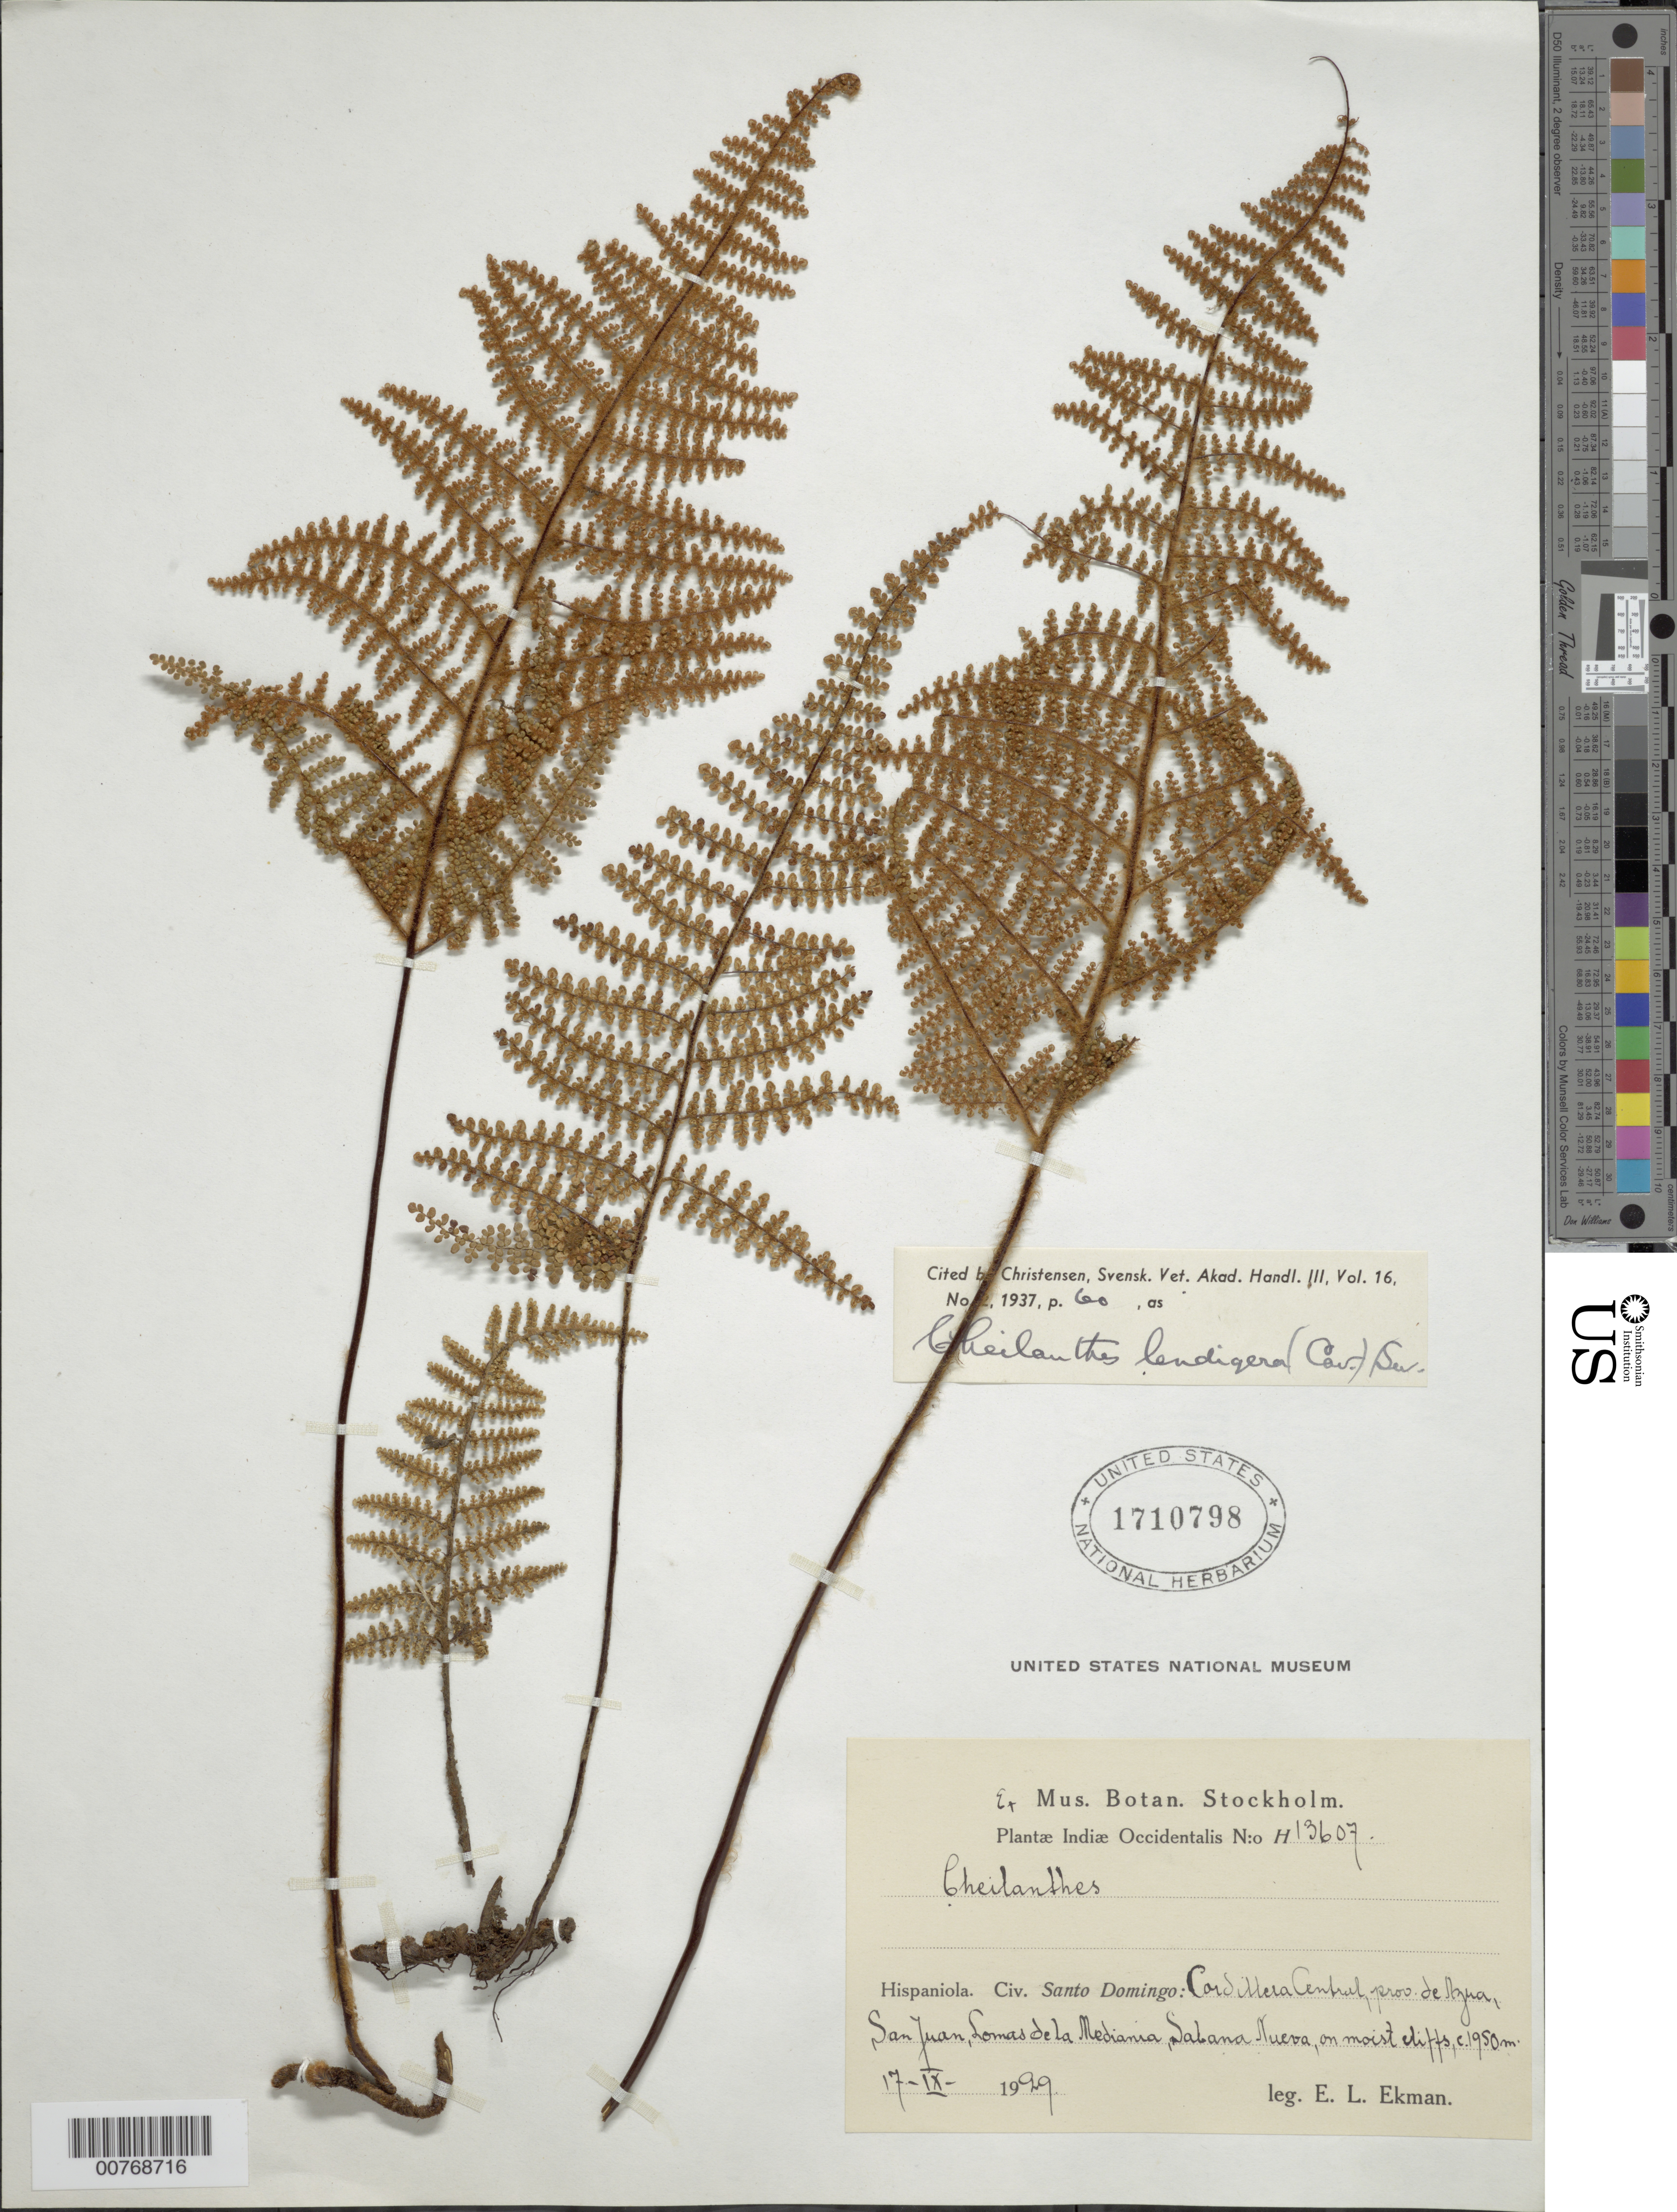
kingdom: Plantae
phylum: Tracheophyta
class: Polypodiopsida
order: Polypodiales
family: Pteridaceae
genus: Myriopteris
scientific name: Myriopteris lendigera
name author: (Cav.) J. Sm.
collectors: E. L. Ekman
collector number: H 13607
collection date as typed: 17 Sep 1929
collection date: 1929-09-17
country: Dominican Republic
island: Hispaniola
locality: Santo Domingo, Cordillera Central, Provincia Azua, San Juan, Lomas de la Mediana Sabana Nueva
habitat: Moist cliffs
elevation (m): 1950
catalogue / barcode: US 1710798